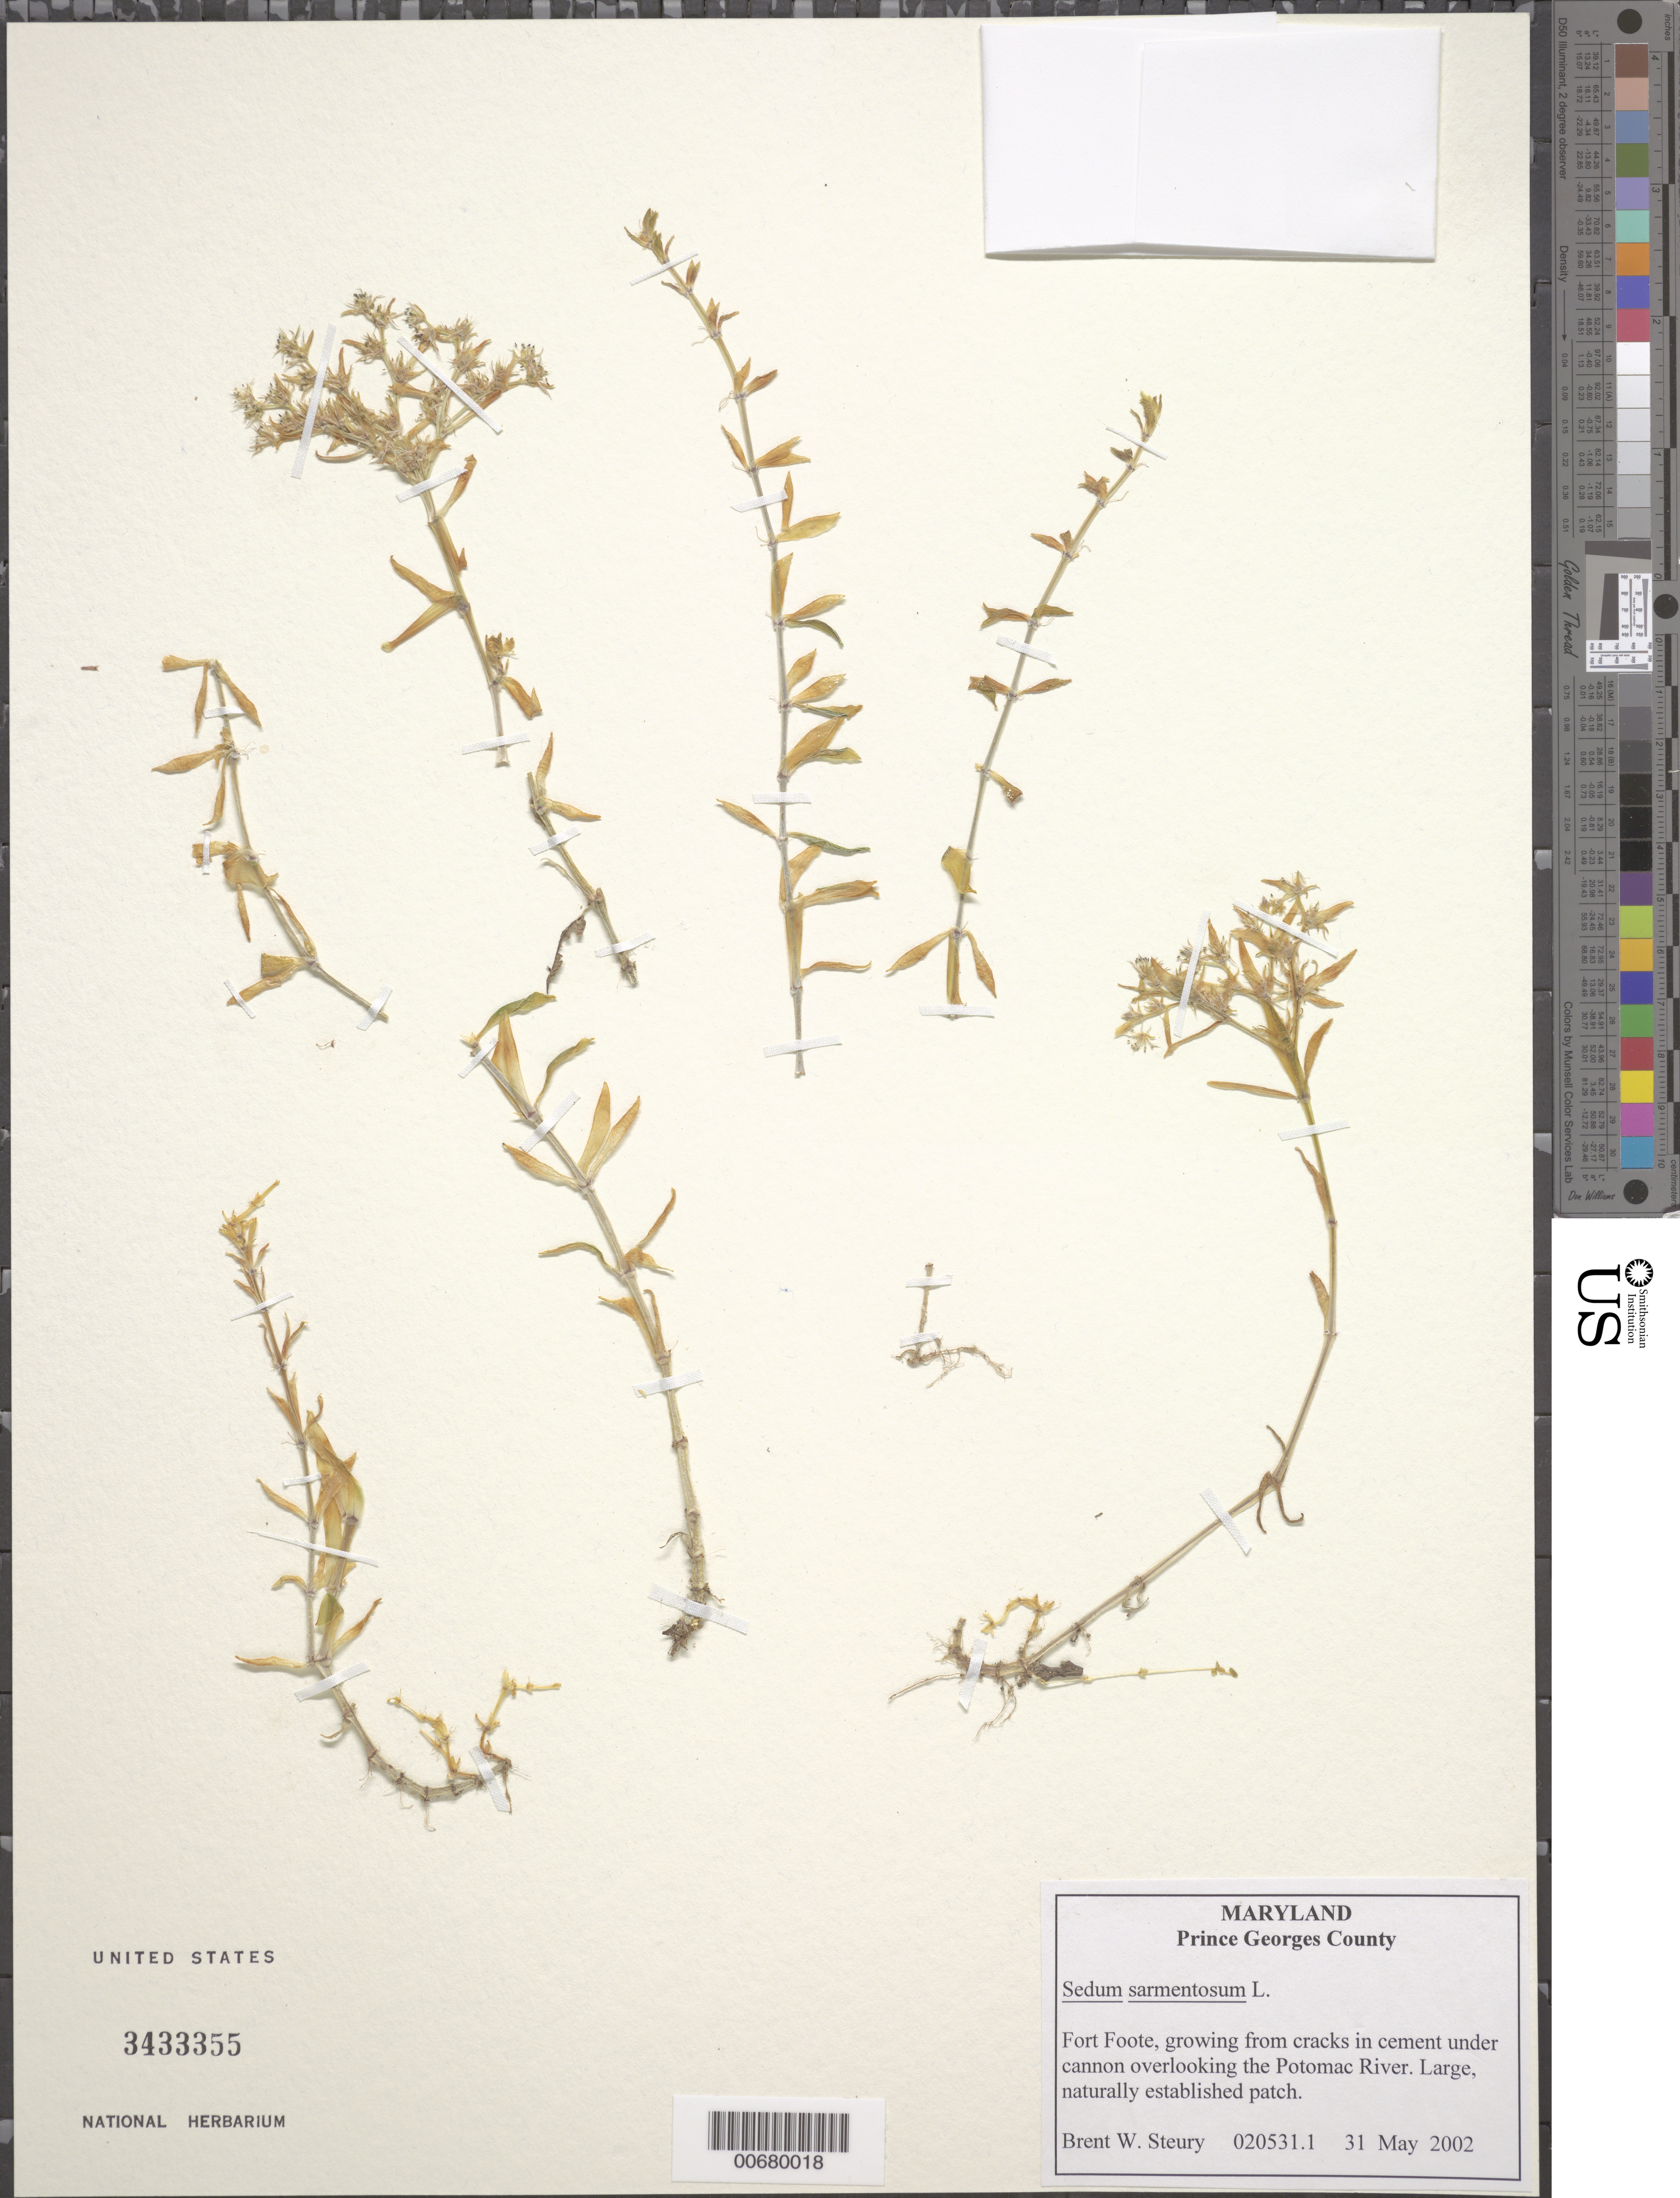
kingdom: Plantae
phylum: Tracheophyta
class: Magnoliopsida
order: Saxifragales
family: Crassulaceae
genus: Sedum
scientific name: Sedum sarmentosum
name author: Bunge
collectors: B. Steury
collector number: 020531.1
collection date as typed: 31 May 2002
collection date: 2002-05-31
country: United States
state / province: Maryland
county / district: Prince George's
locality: Fort Foote, overlooking the Potomac River.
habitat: Large, naturally established patch. Growing from cracks in cement under cannon.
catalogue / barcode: US 3433355